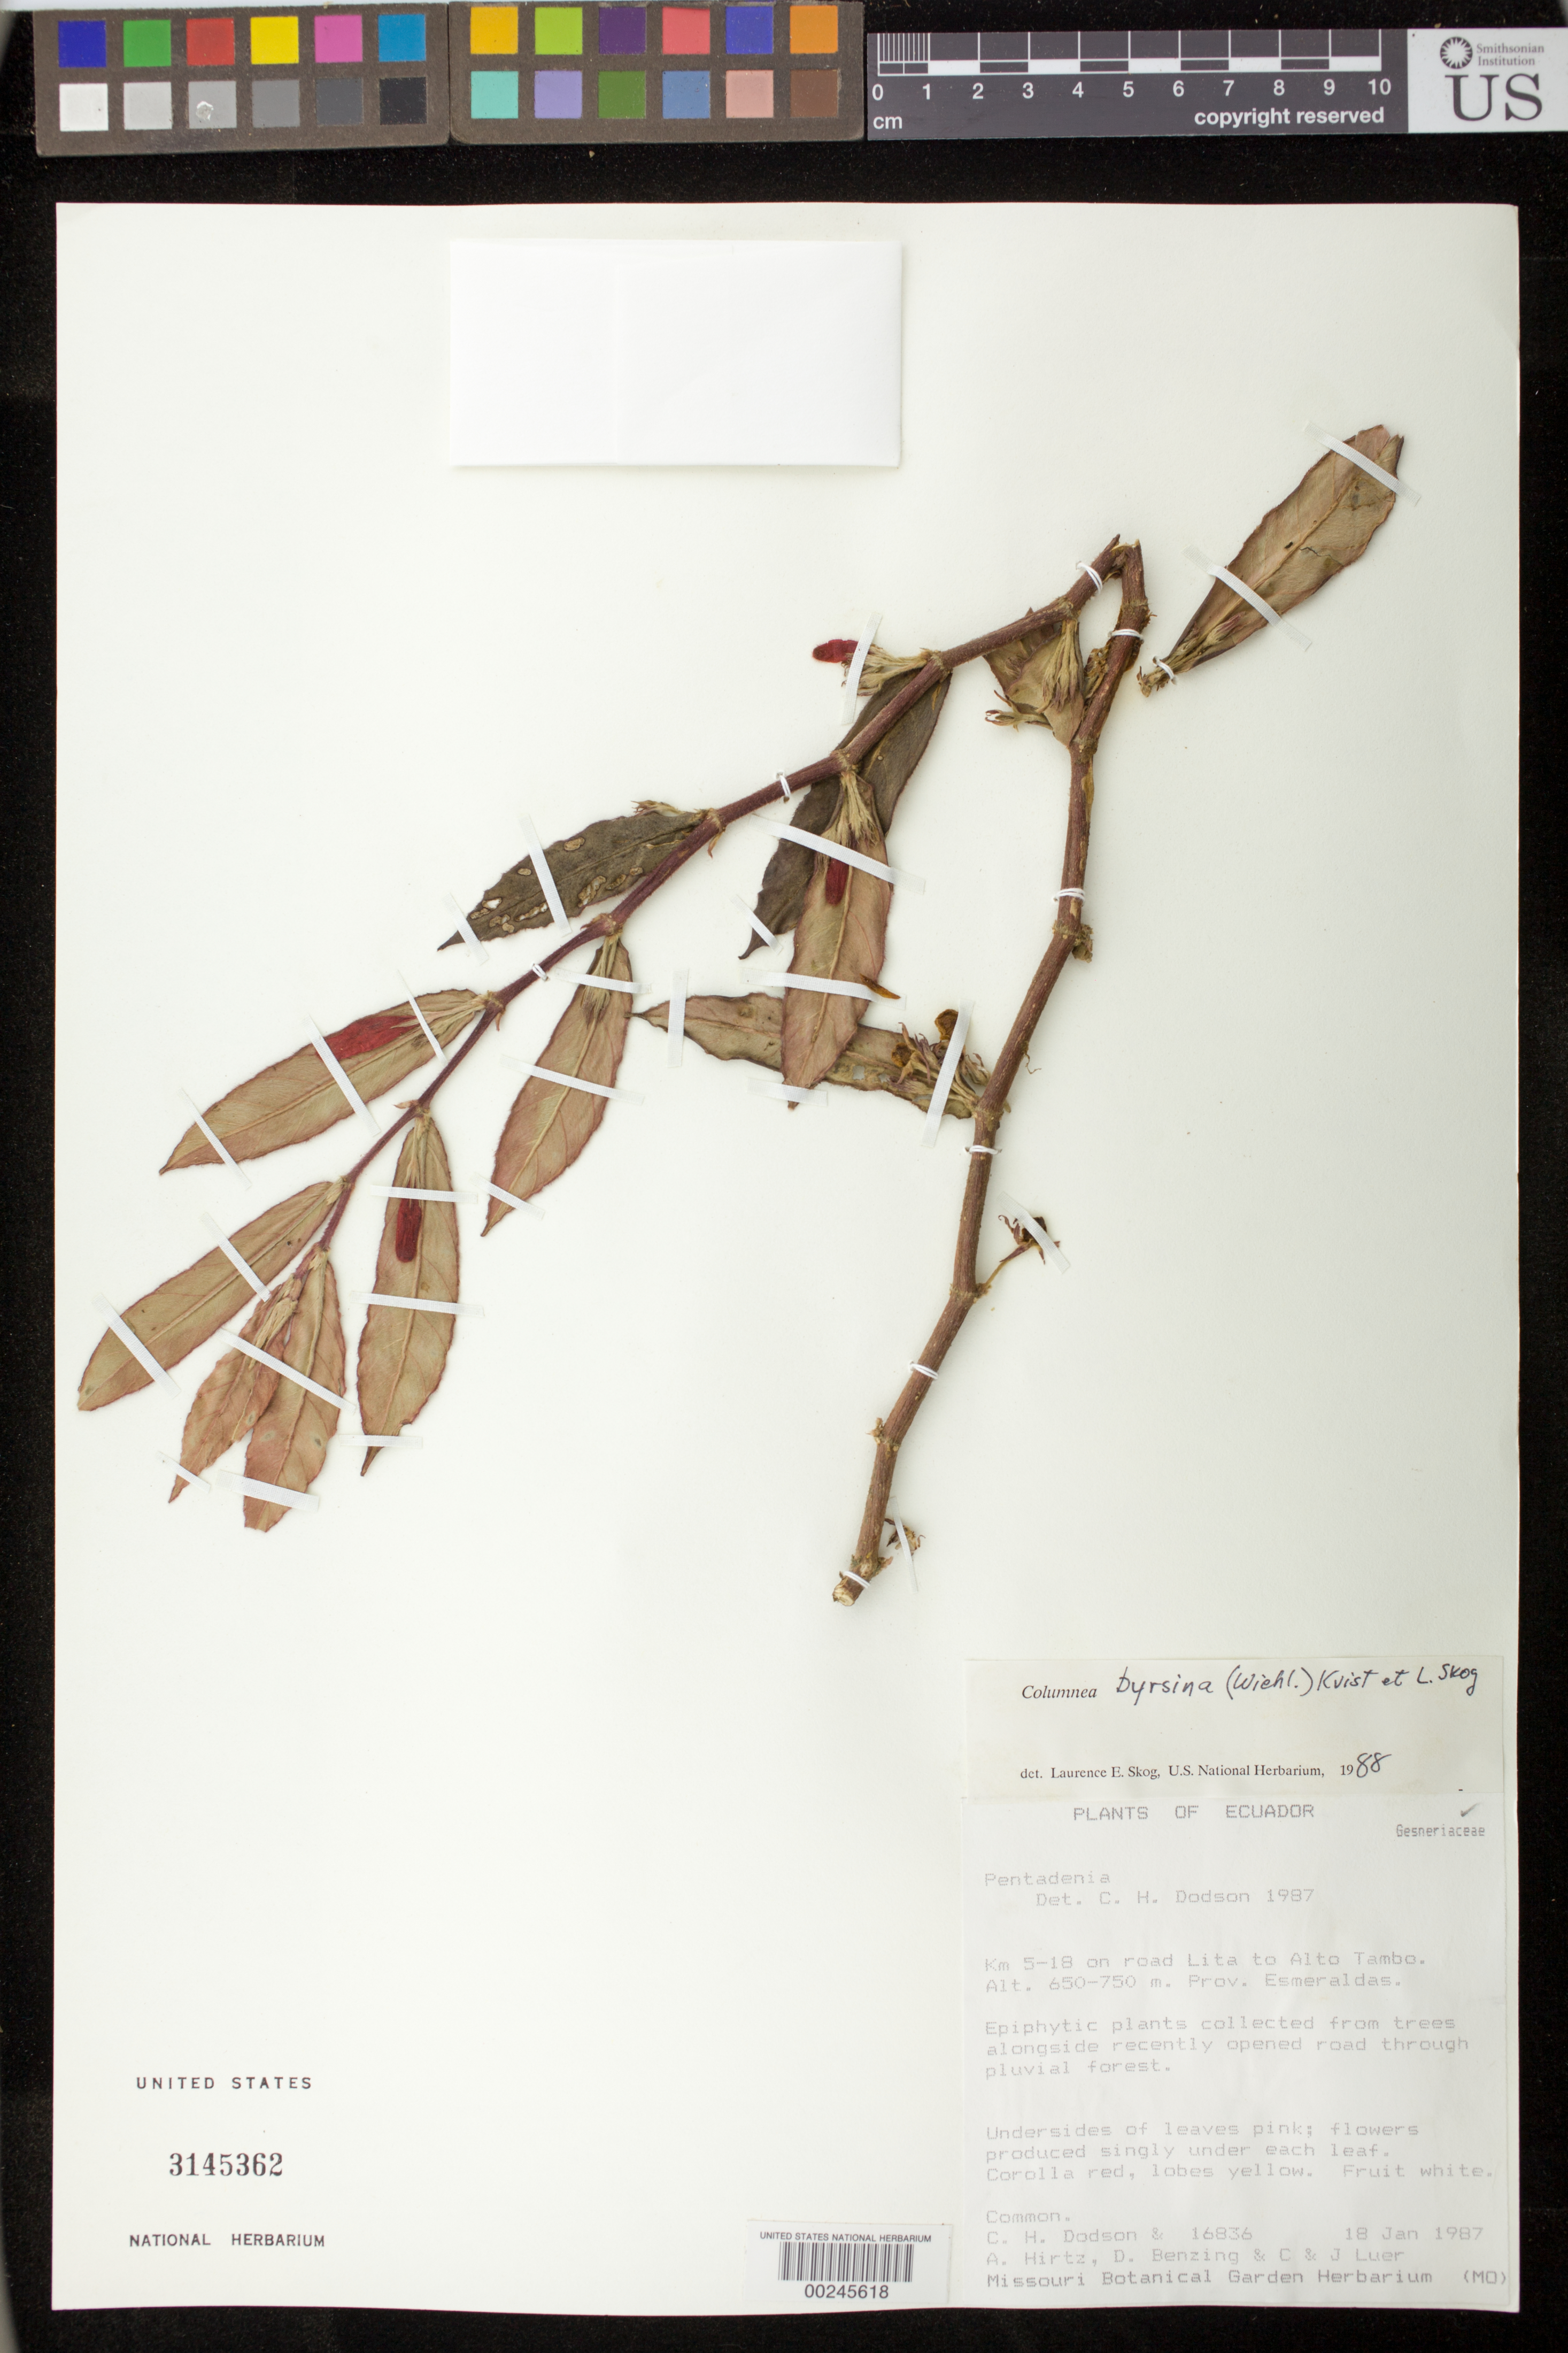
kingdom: Plantae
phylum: Tracheophyta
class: Magnoliopsida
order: Lamiales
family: Gesneriaceae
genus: Columnea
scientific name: Columnea byrsina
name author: (Wiehler) L.P. Kvist & L.E. Skog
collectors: C. H. Dodson, A. Hirtz, D. Benzing, C. Luer & J. P. Luer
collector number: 16836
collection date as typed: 18 Jan 1987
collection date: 1987-01-18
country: Ecuador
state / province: Esmeraldas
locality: Km 5-18 on road Lita to Alto Tambo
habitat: Collected from trees beside recently opened road thru pluvial forest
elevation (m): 650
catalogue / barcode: US 3145362